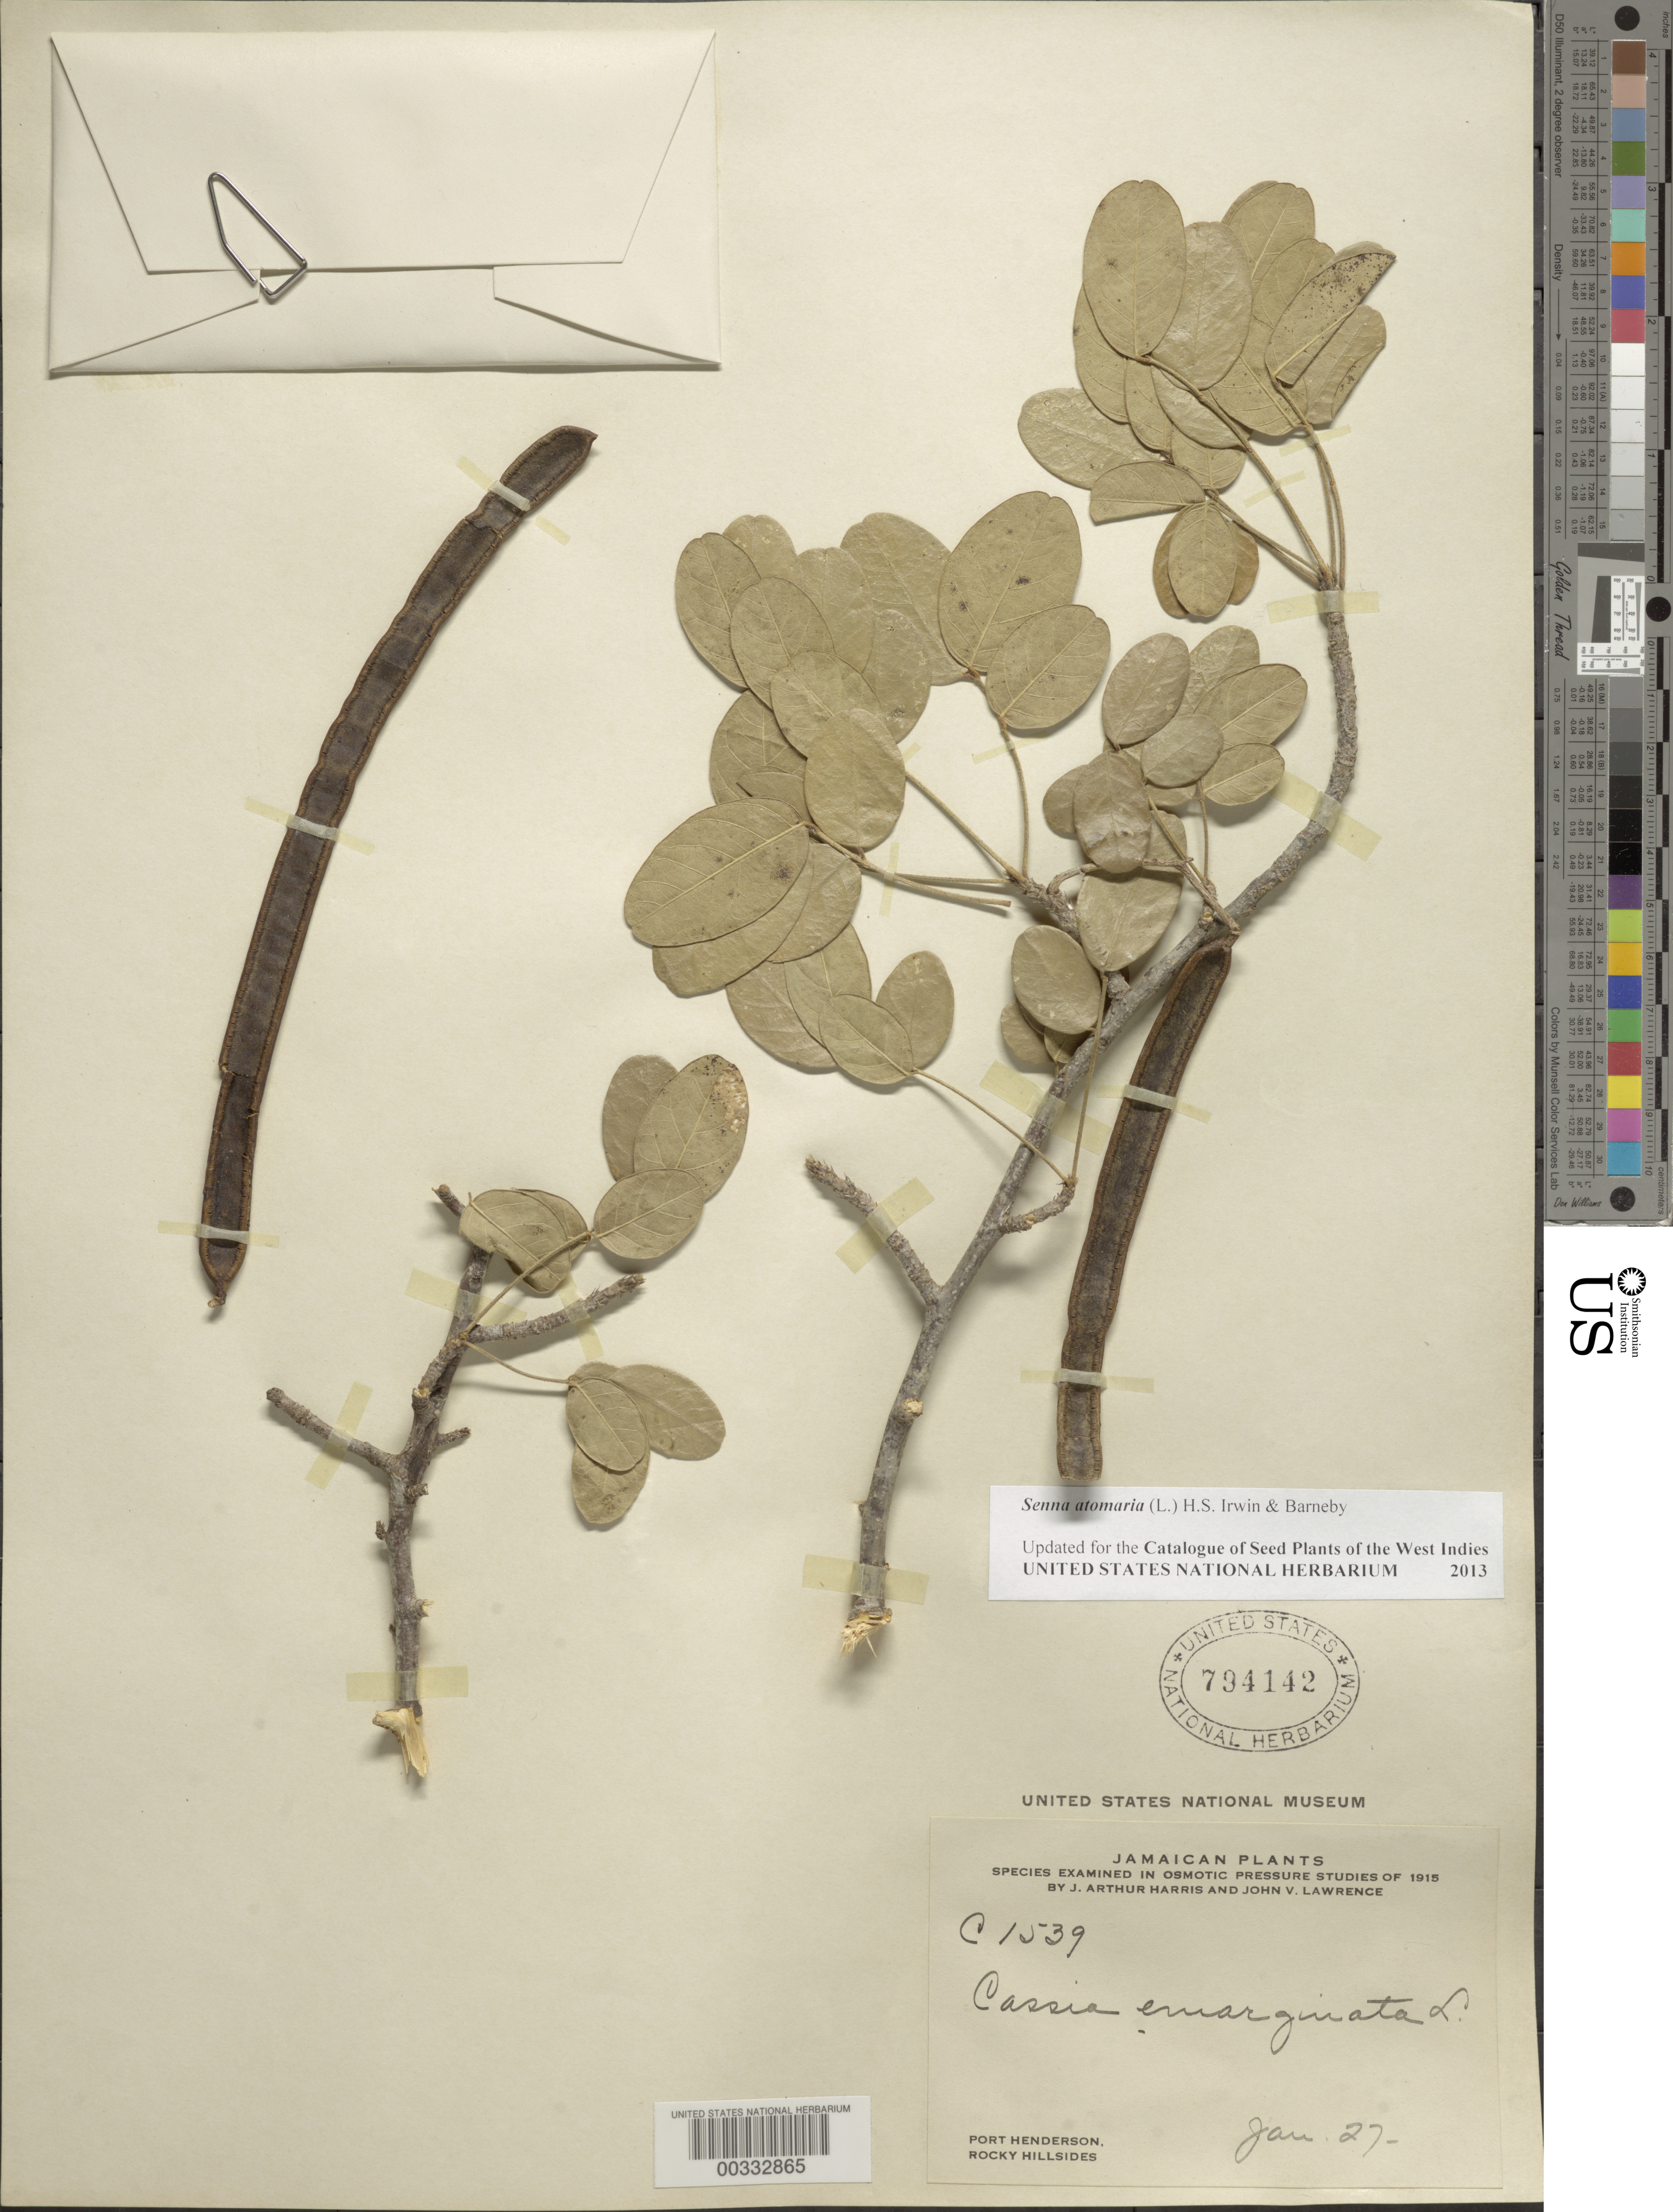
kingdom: Plantae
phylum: Tracheophyta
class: Magnoliopsida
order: Fabales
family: Fabaceae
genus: Senna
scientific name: Senna atomaria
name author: (L.) H.S. Irwin & Barneby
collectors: J. A. Harris & J. Lawrence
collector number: C1539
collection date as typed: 27 Jan 1915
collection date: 1915-01-27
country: Jamaica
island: Greater Antilles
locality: Port henderson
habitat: Rocky hillsides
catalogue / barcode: US 794142